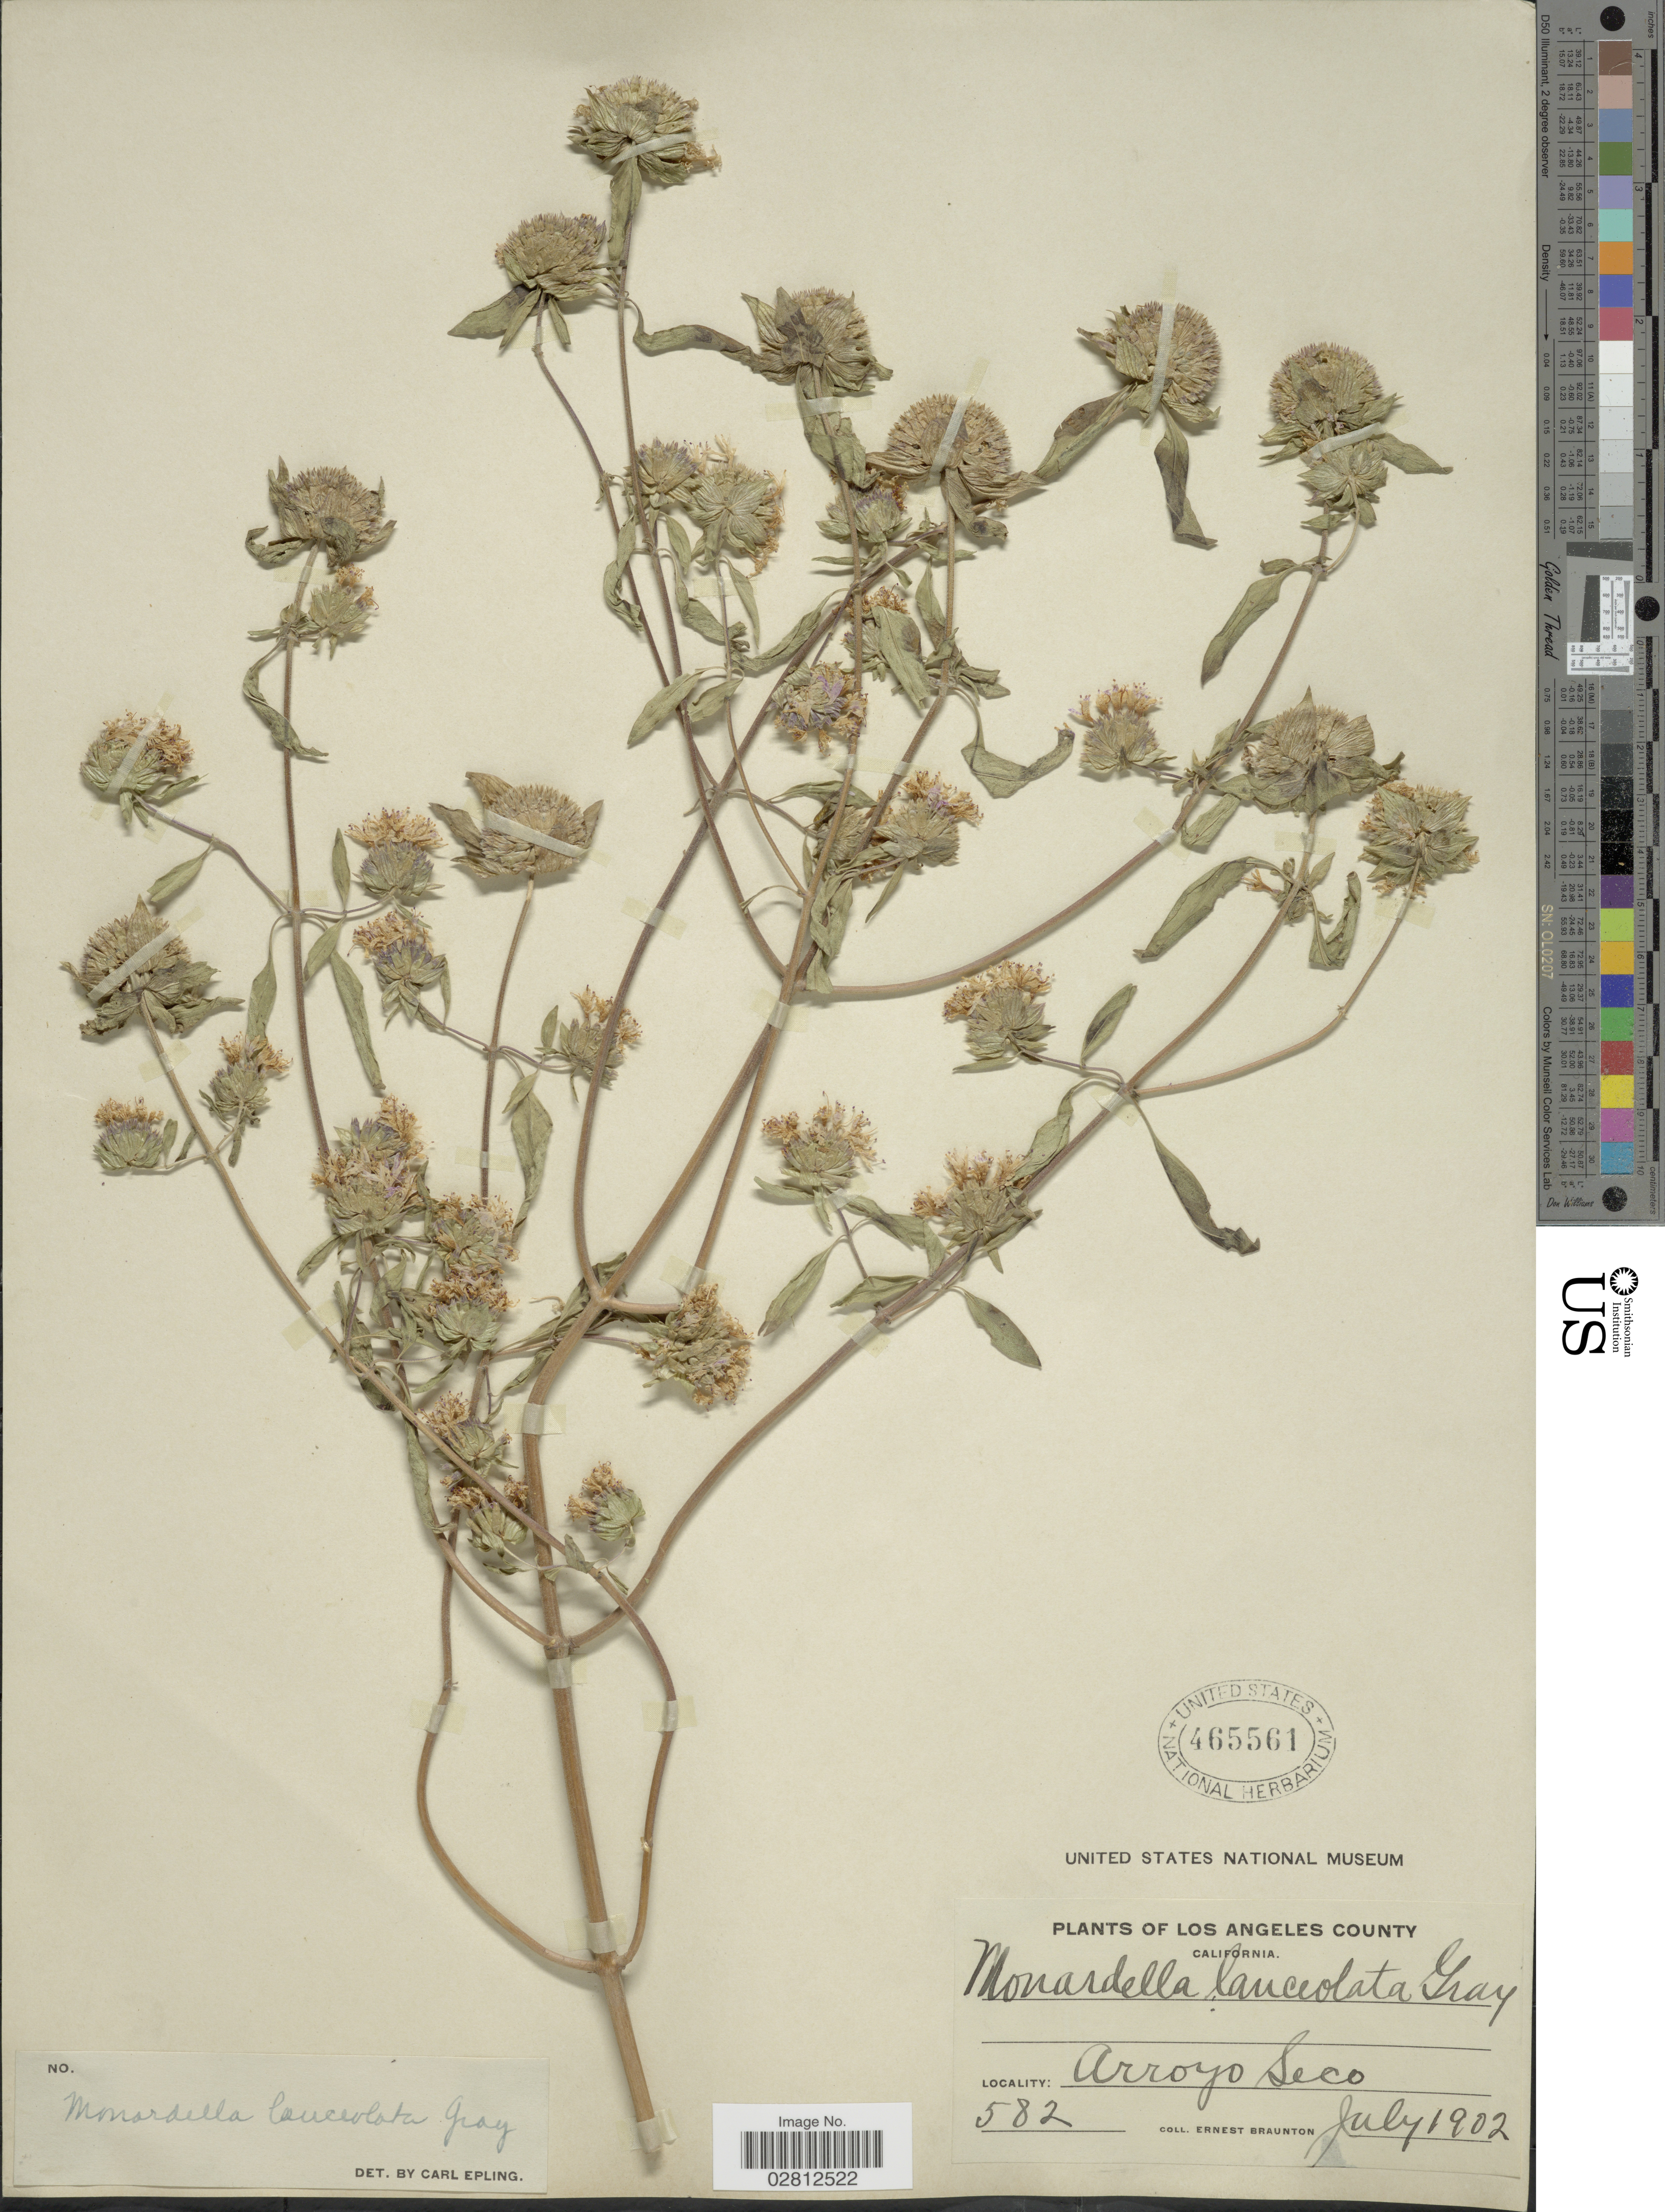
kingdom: Plantae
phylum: Tracheophyta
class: Magnoliopsida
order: Lamiales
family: Lamiaceae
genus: Monardella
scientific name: Monardella lanceolata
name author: A. Gray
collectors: E. Braunton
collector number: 582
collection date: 1902-07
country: United States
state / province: California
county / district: Los Angeles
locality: Los Angeles County, Arroyo Seco.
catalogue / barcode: US 465561